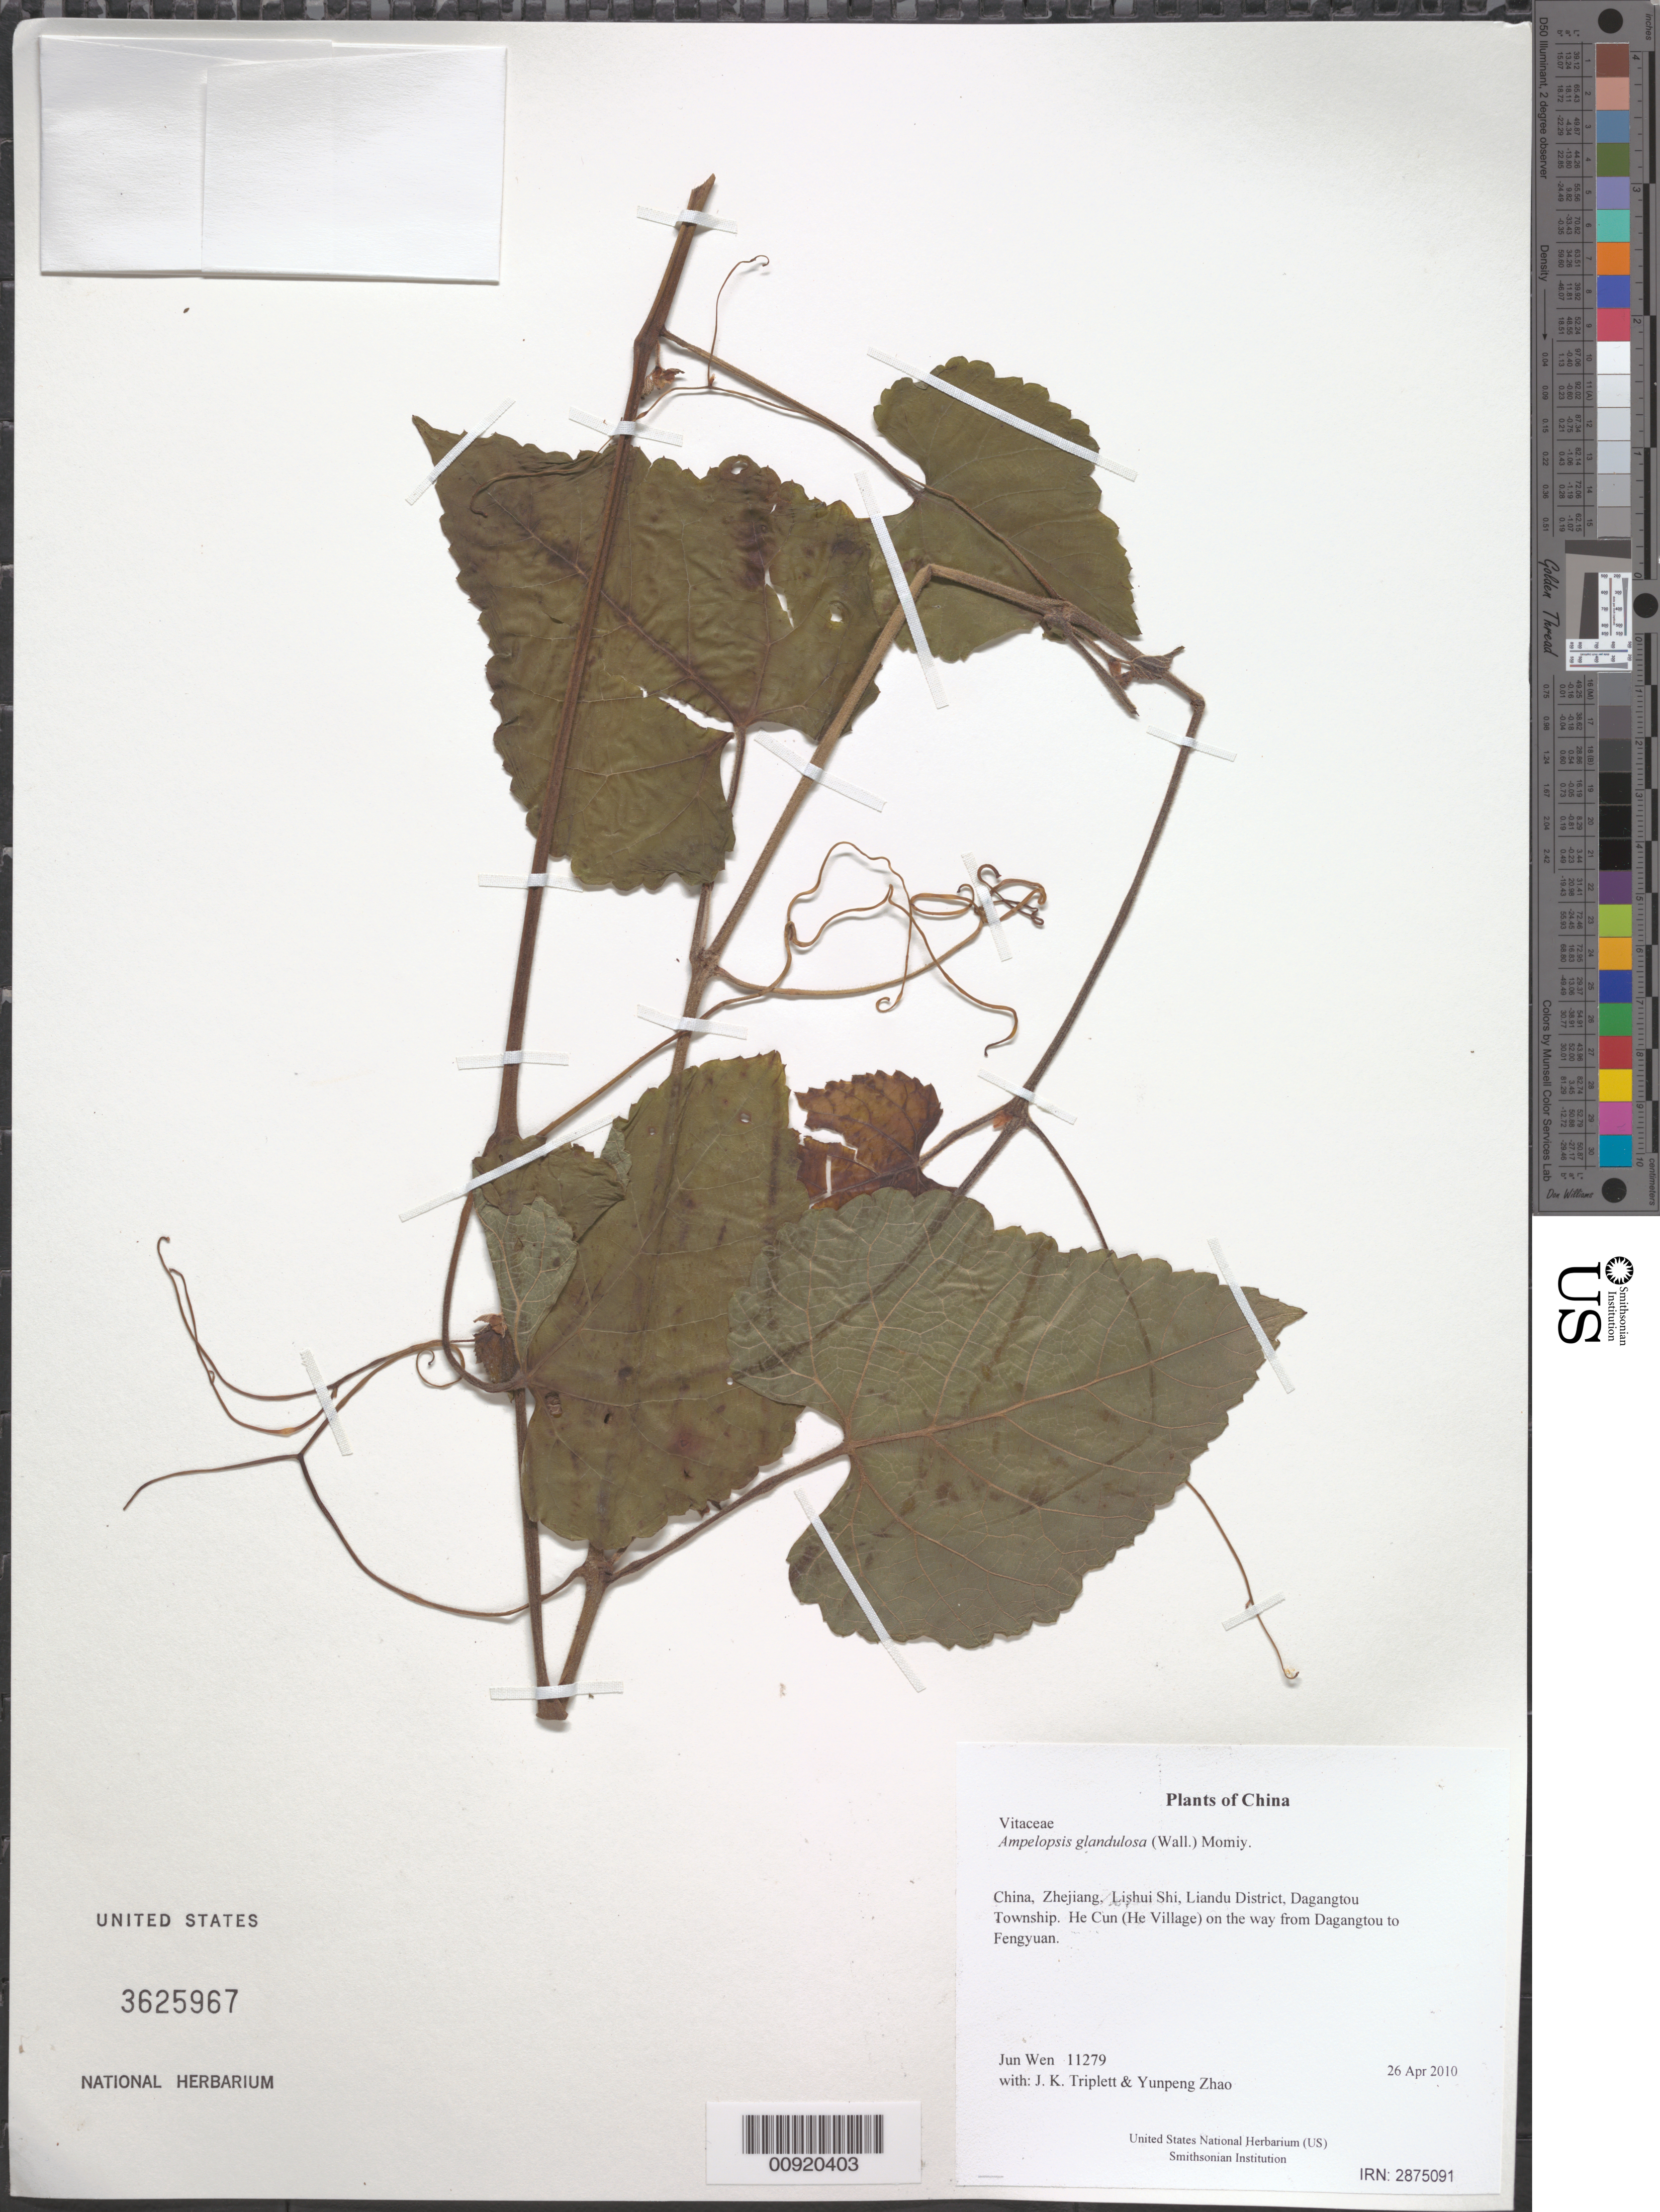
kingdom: Plantae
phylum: Tracheophyta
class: Magnoliopsida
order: Vitales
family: Vitaceae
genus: Ampelopsis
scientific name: Ampelopsis glandulosa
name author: (Wall.) Momiy.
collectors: J. Wen, J. K. Triplett & Yunpeng Zhao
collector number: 11279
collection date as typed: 26 Apr 2010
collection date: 2010-04-26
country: China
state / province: Zhejiang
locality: Lishui Shi, Liandu District, Dagangtou Township. He Cun (He Village) on the way from Dagangtou to Fengyuan.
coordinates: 28 17.134 N, 119 45.822 E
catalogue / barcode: US 3625967